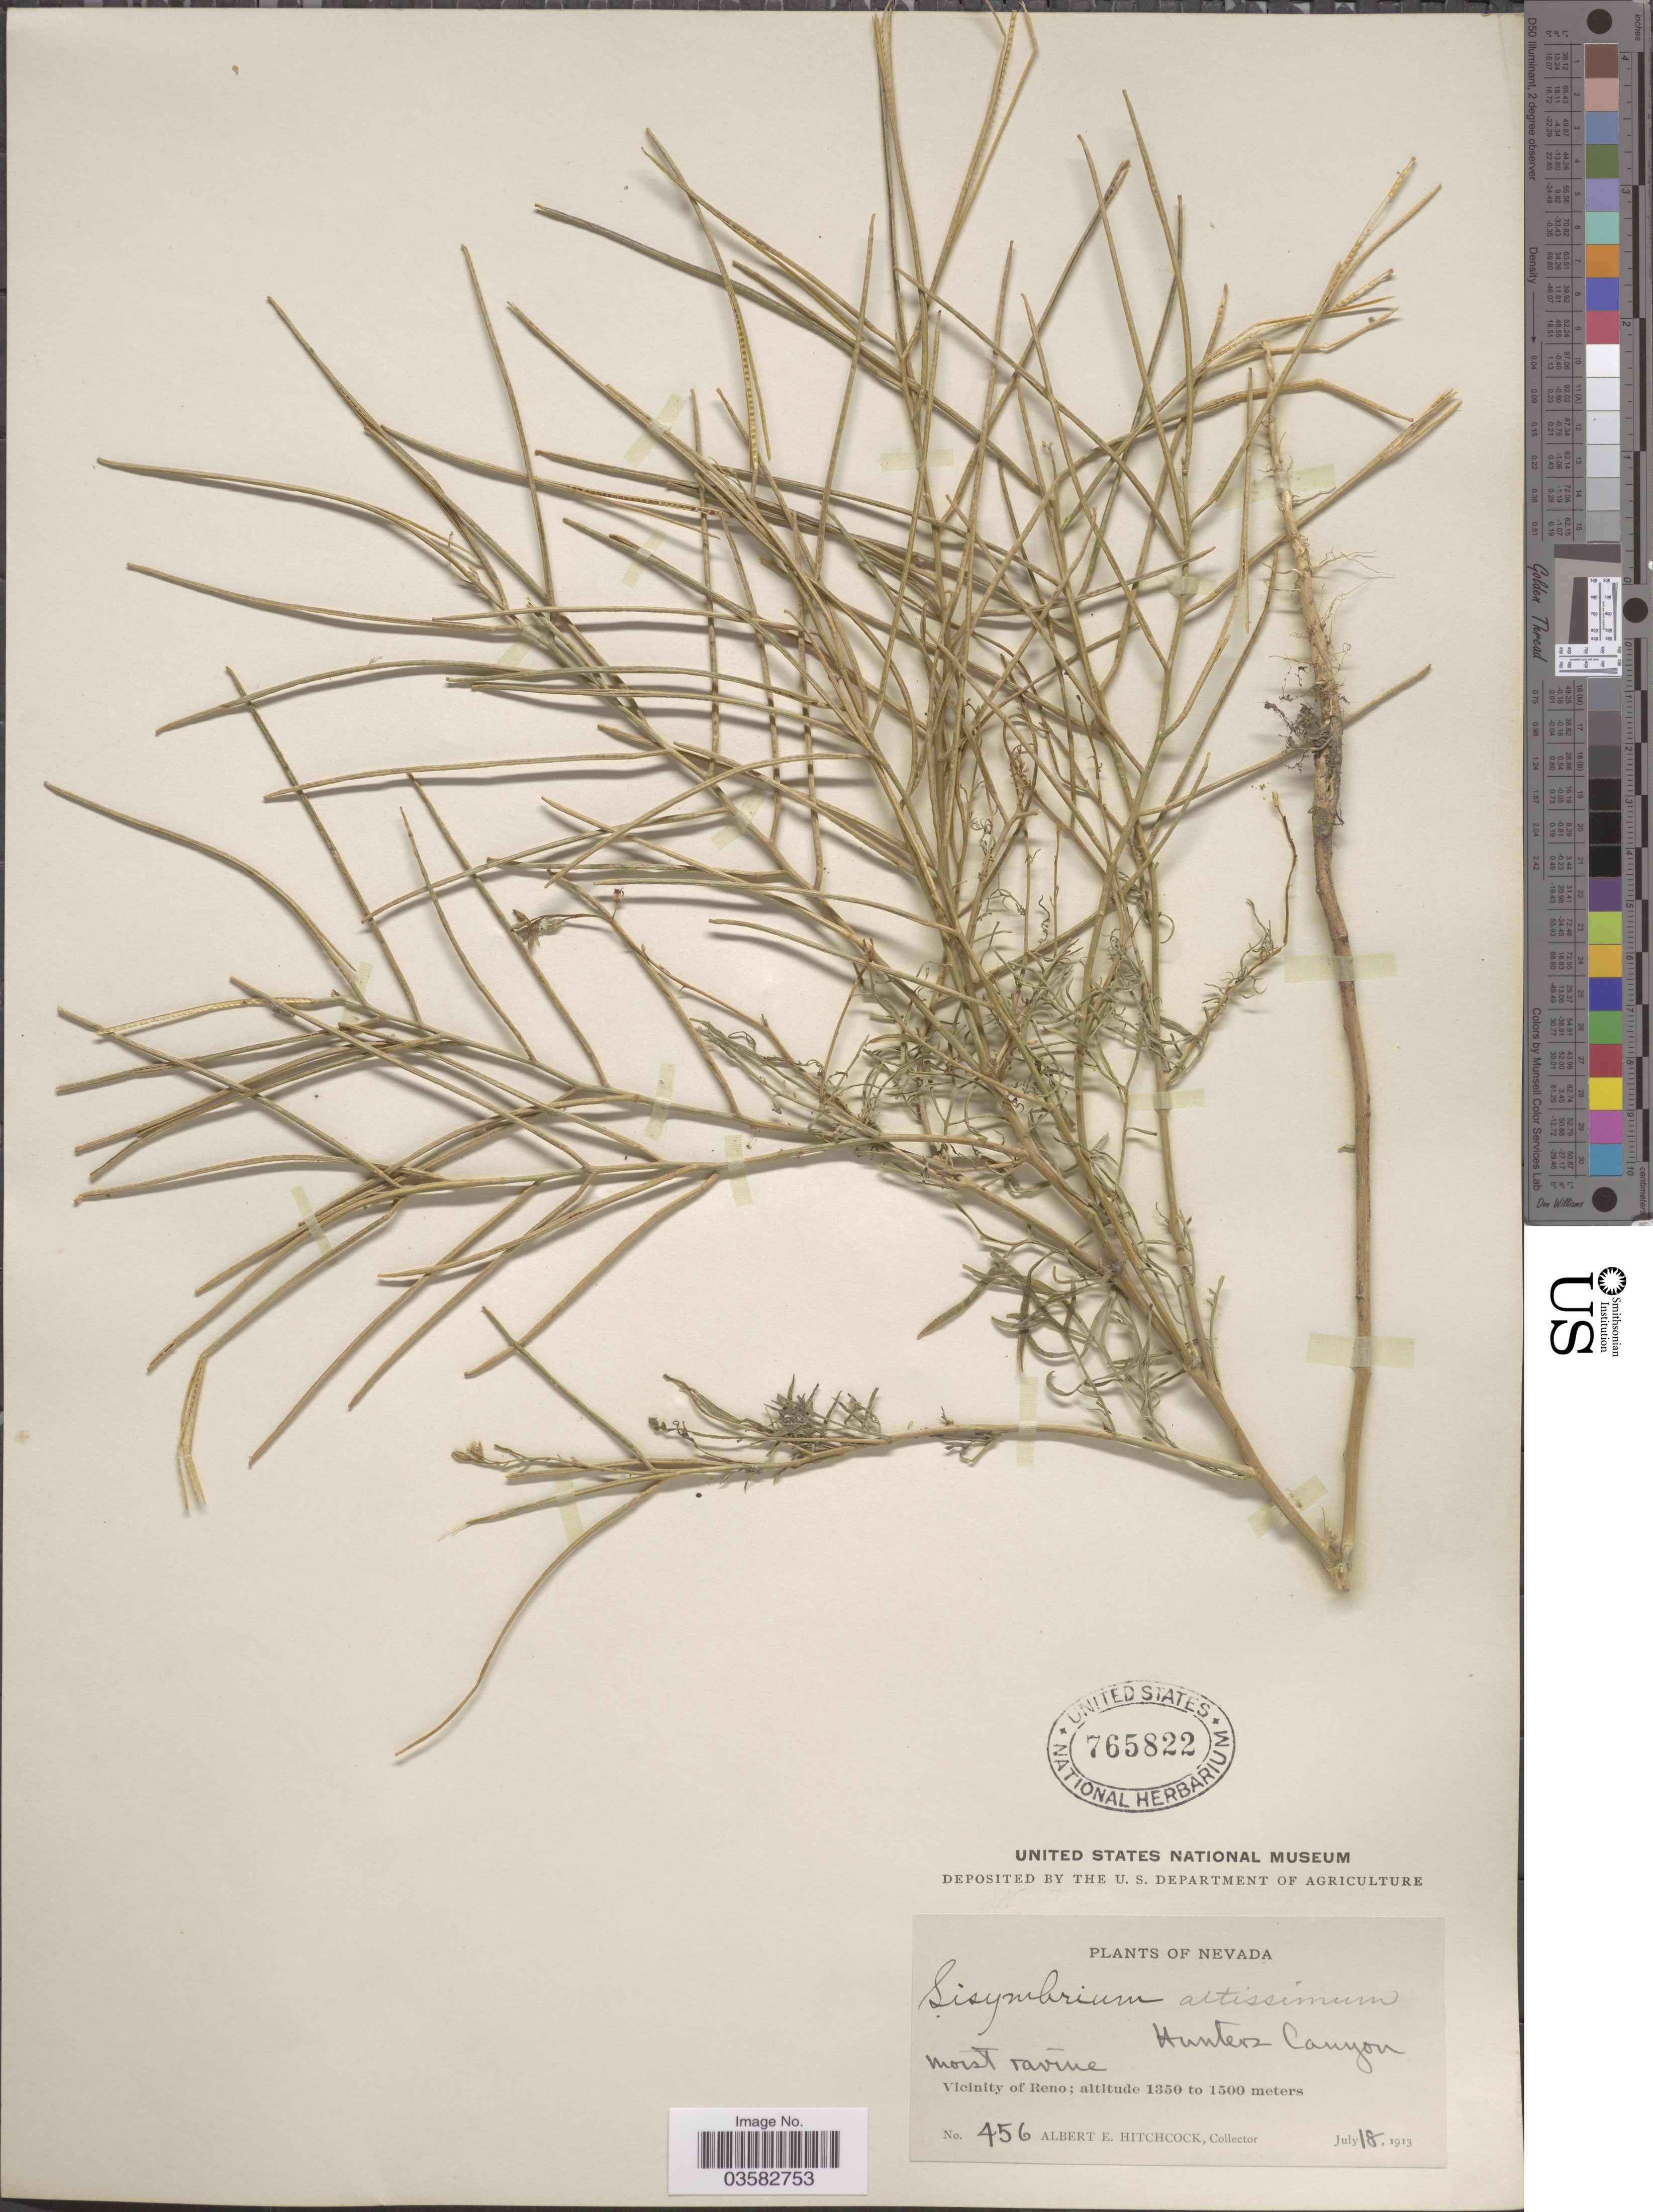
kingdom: Plantae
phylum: Tracheophyta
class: Magnoliopsida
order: Brassicales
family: Brassicaceae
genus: Sisymbrium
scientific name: Sisymbrium altissimum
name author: L.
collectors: A. Hitchcock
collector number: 456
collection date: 1913-07-18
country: United States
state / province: Nevada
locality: Hunterz Canyon. Vicinity of Reno.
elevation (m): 1350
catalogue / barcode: US 765822